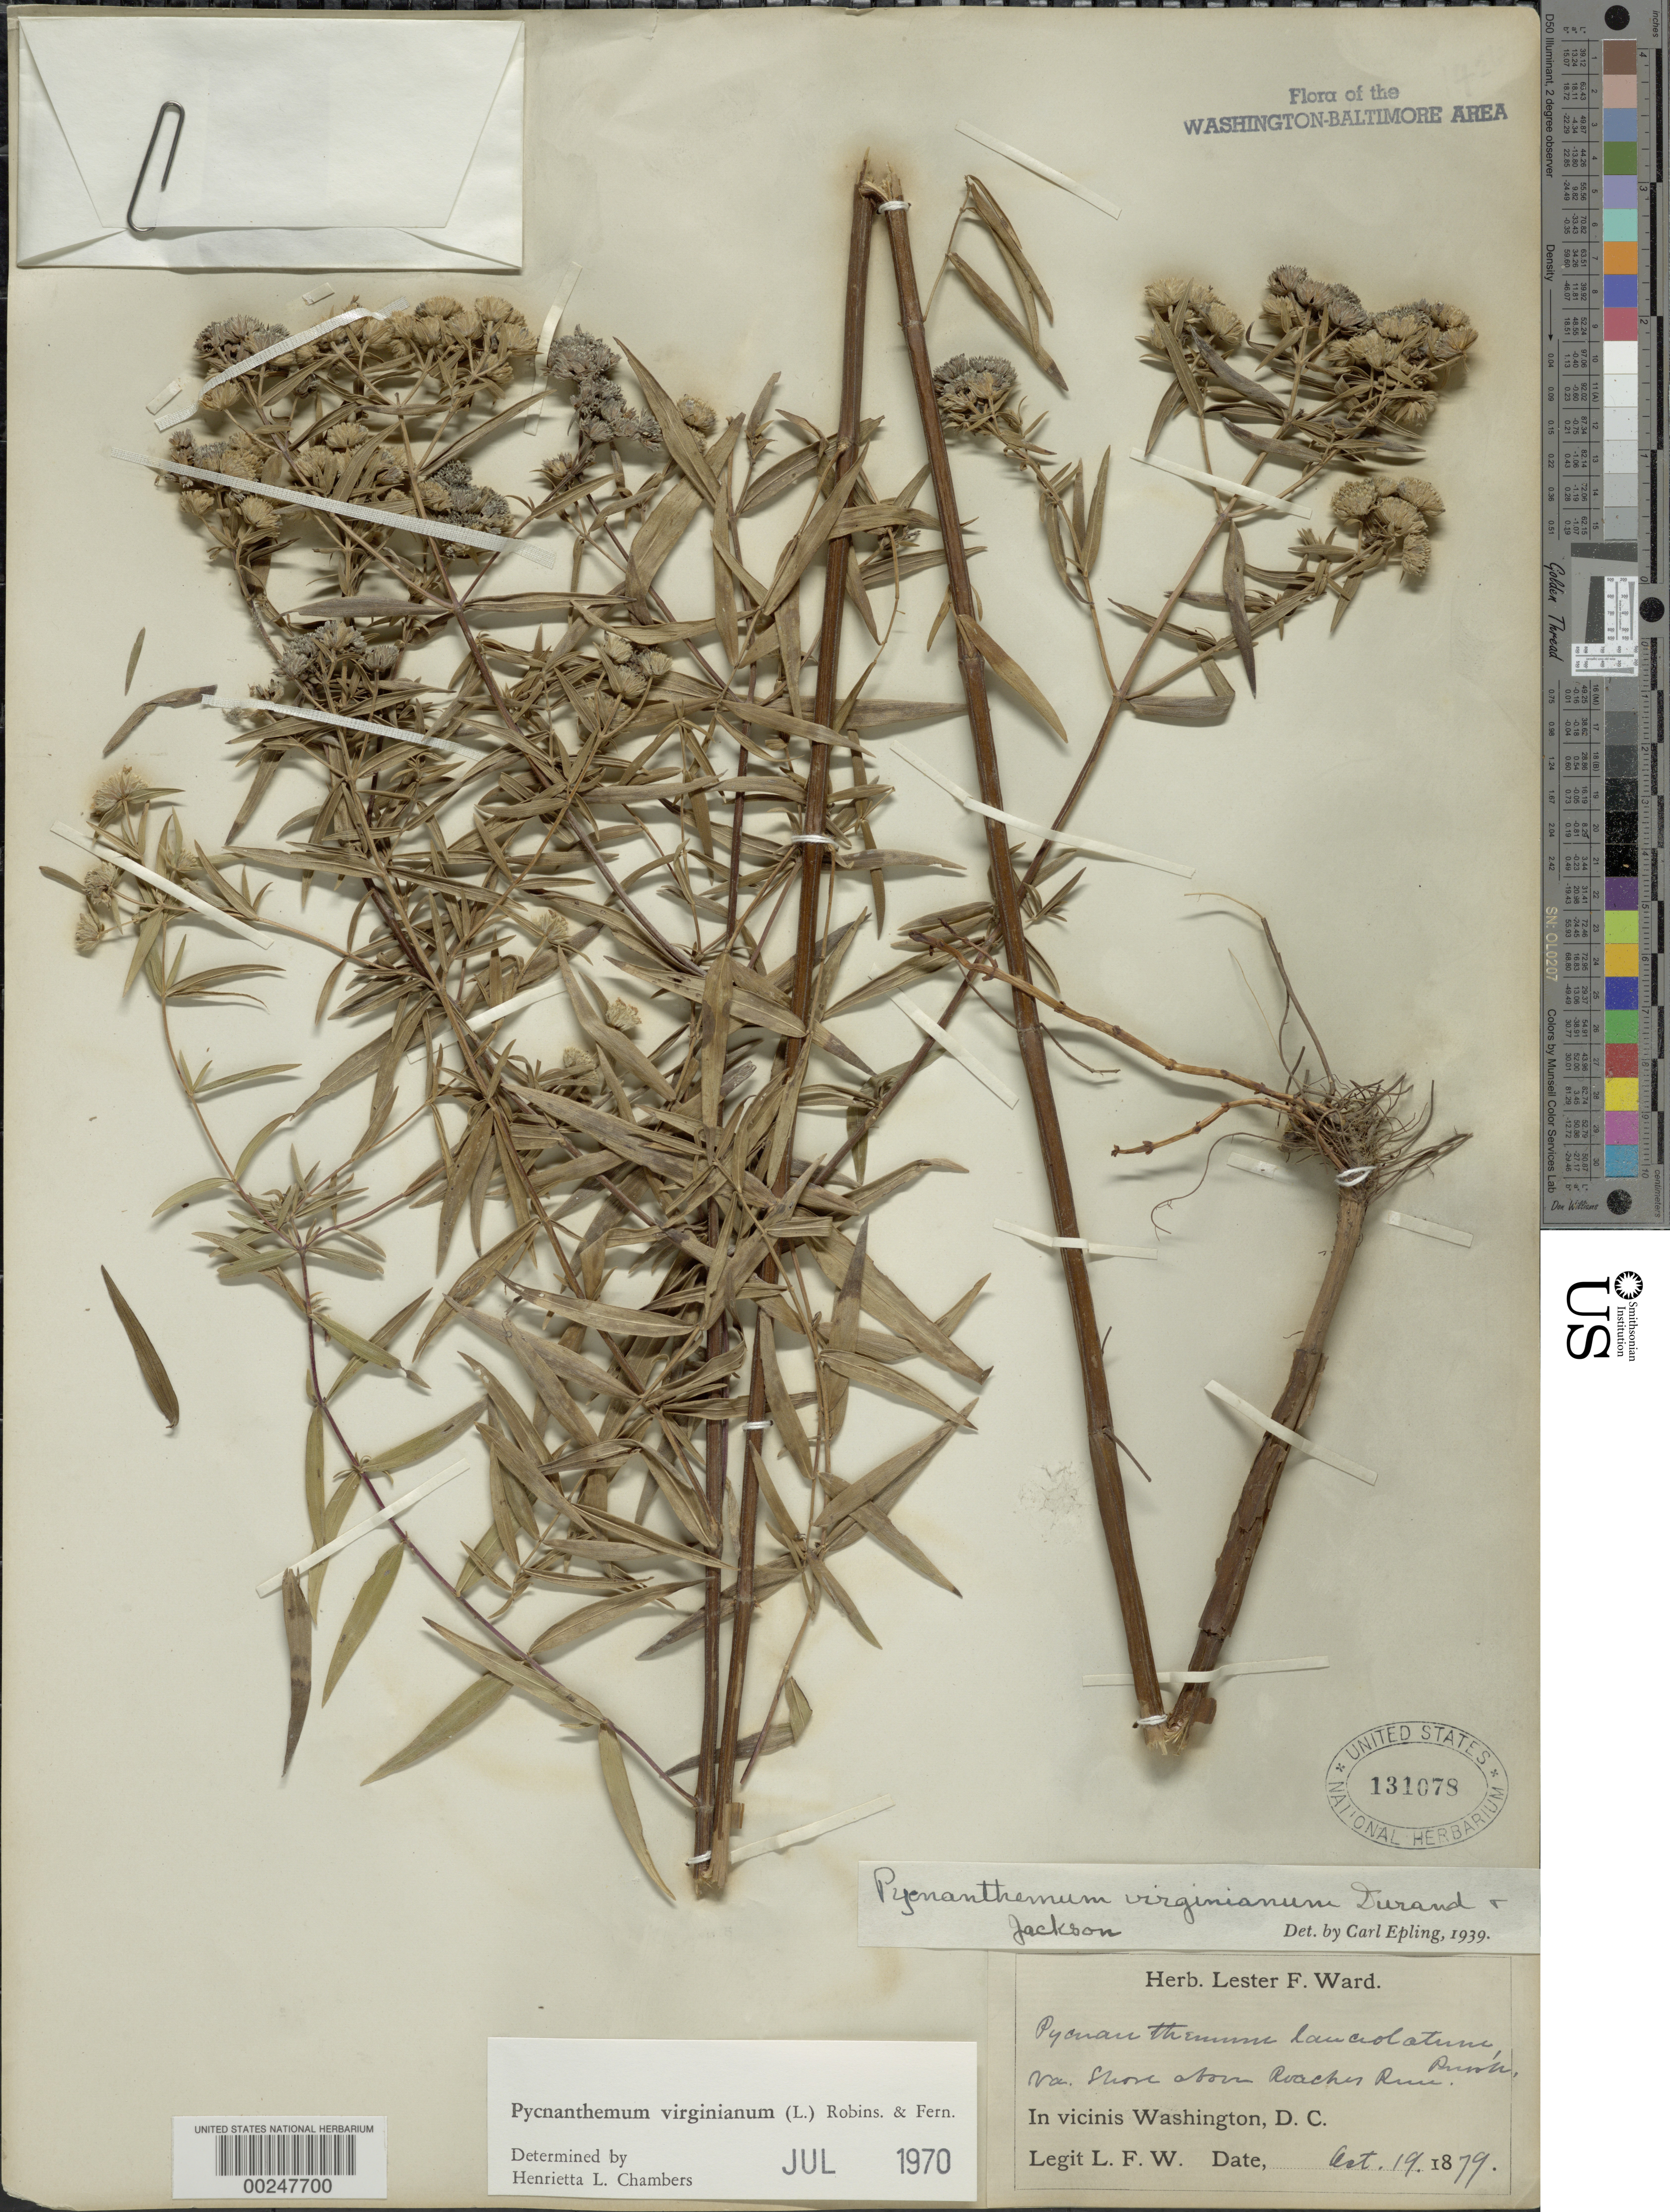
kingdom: Plantae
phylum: Tracheophyta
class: Magnoliopsida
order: Lamiales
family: Lamiaceae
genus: Pycnanthemum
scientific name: Pycnanthemum virginianum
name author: (L.) Durand & B.D. Jacks. ex B.L. Rob. & Fernald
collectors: L. F. Ward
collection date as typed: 19 Oct 1879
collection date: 1879-10-19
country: United States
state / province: Virginia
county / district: Arlington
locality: Roaches Run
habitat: On shore of run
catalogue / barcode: US 131078